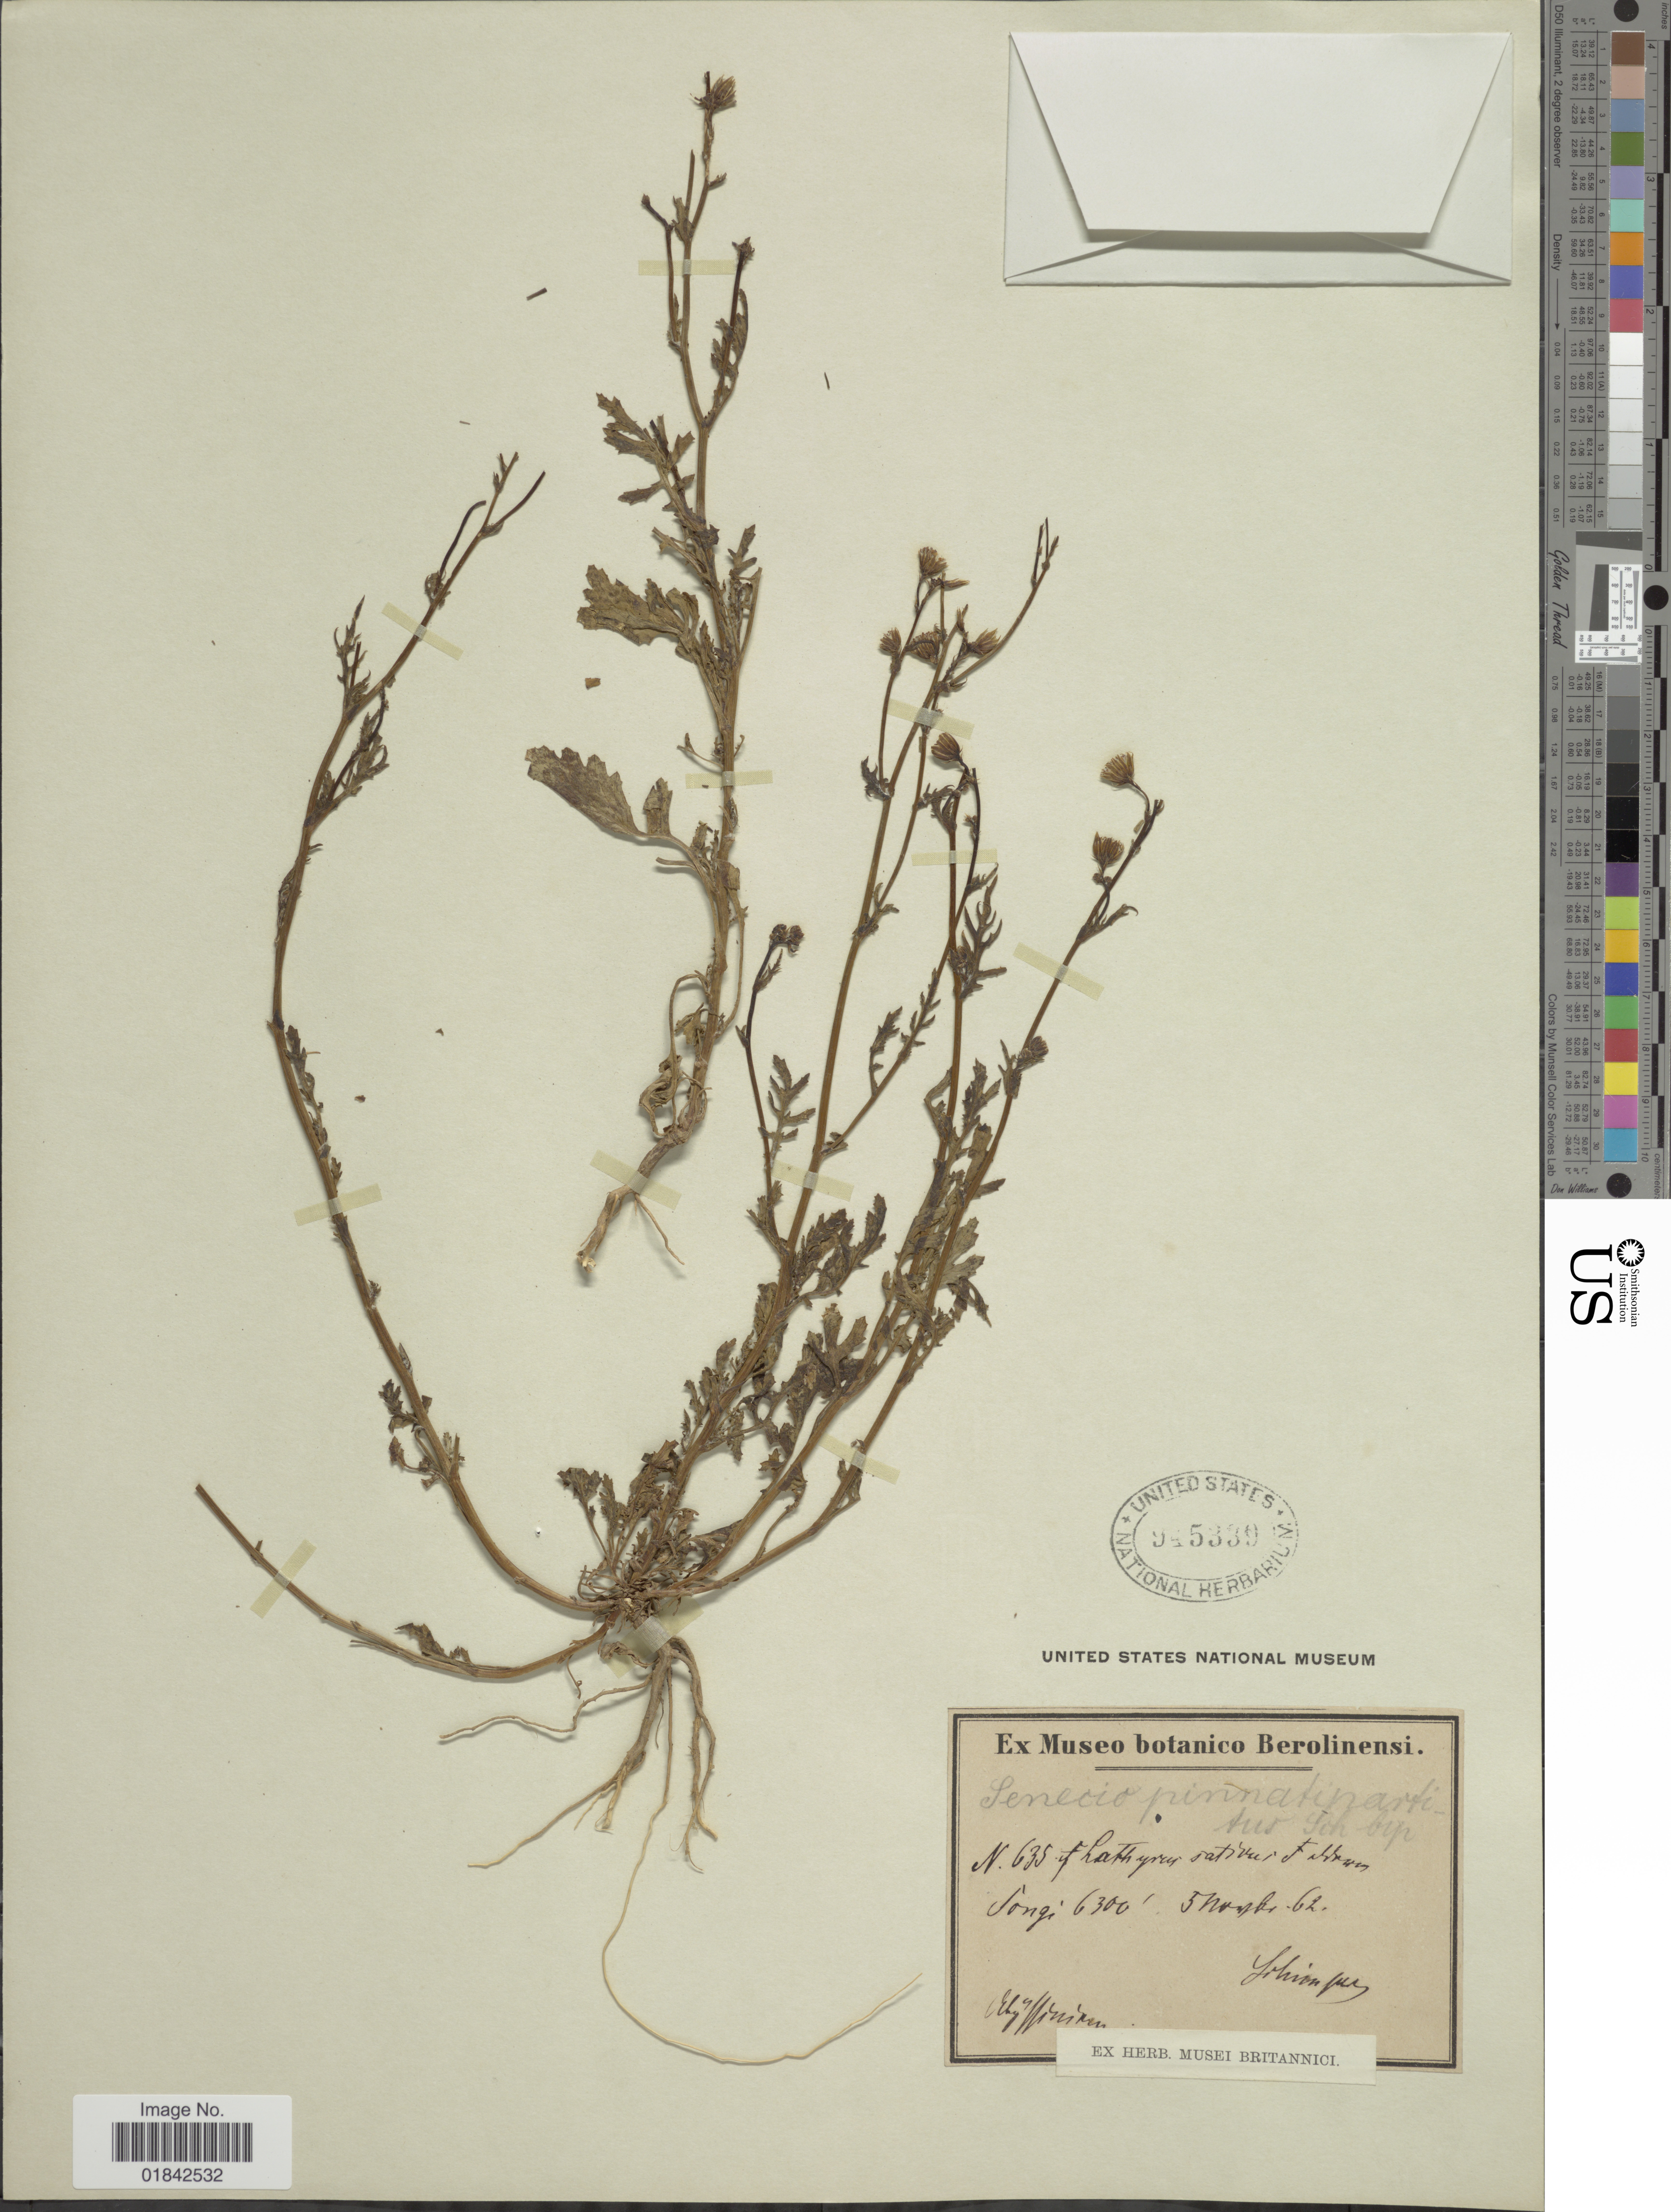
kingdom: Plantae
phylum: Tracheophyta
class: Magnoliopsida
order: Asterales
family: Asteraceae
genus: Senecio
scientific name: Senecio pinnatipartitus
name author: Sch. Bip.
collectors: -. Schimper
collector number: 635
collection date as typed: Transcribed d/m/y: 5/11/62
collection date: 1862-11-05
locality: Songi. Abyssinia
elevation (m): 1920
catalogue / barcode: US 945339